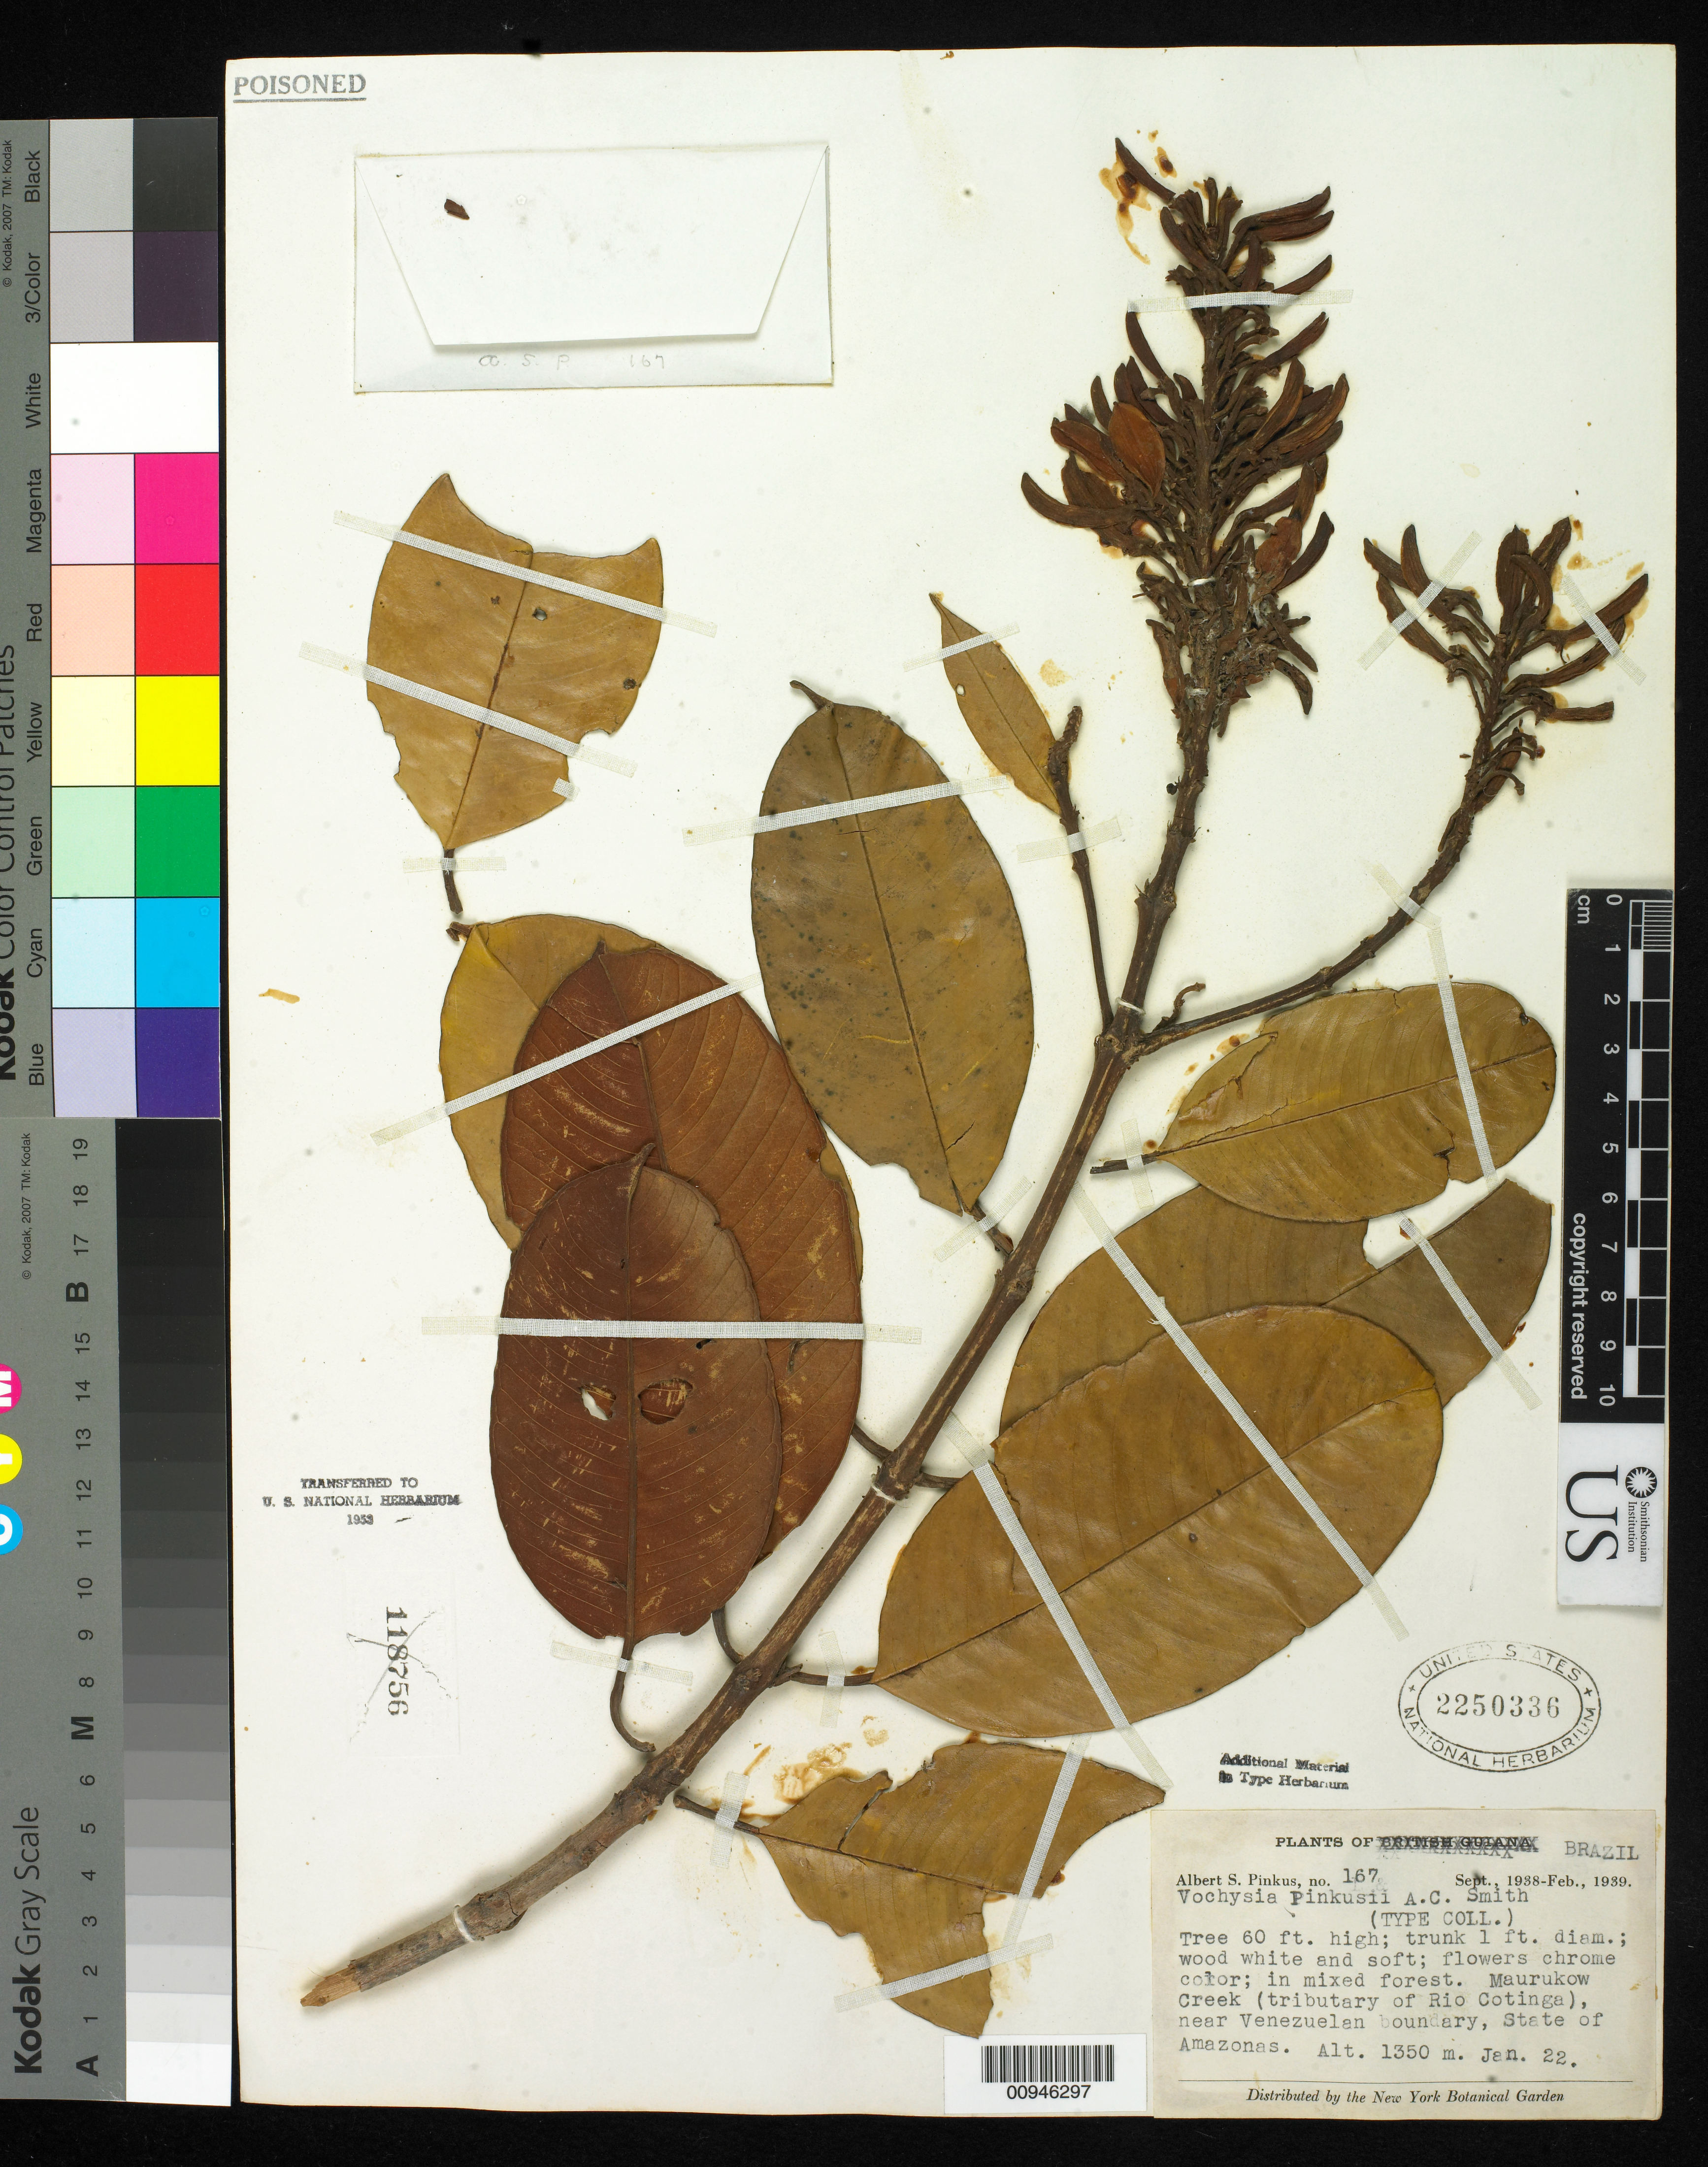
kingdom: Plantae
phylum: Tracheophyta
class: Magnoliopsida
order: Myrtales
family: Vochysiaceae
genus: Vochysia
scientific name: Vochysia pinkusii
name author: A.C. Sm.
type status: Isotype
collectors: A. Pinkus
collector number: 167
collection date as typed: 22 Jan 1939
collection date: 1939-01-22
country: Brazil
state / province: Amazonas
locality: Maurakow Creek of Rio Cotinga.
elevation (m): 1350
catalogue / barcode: US 2250336